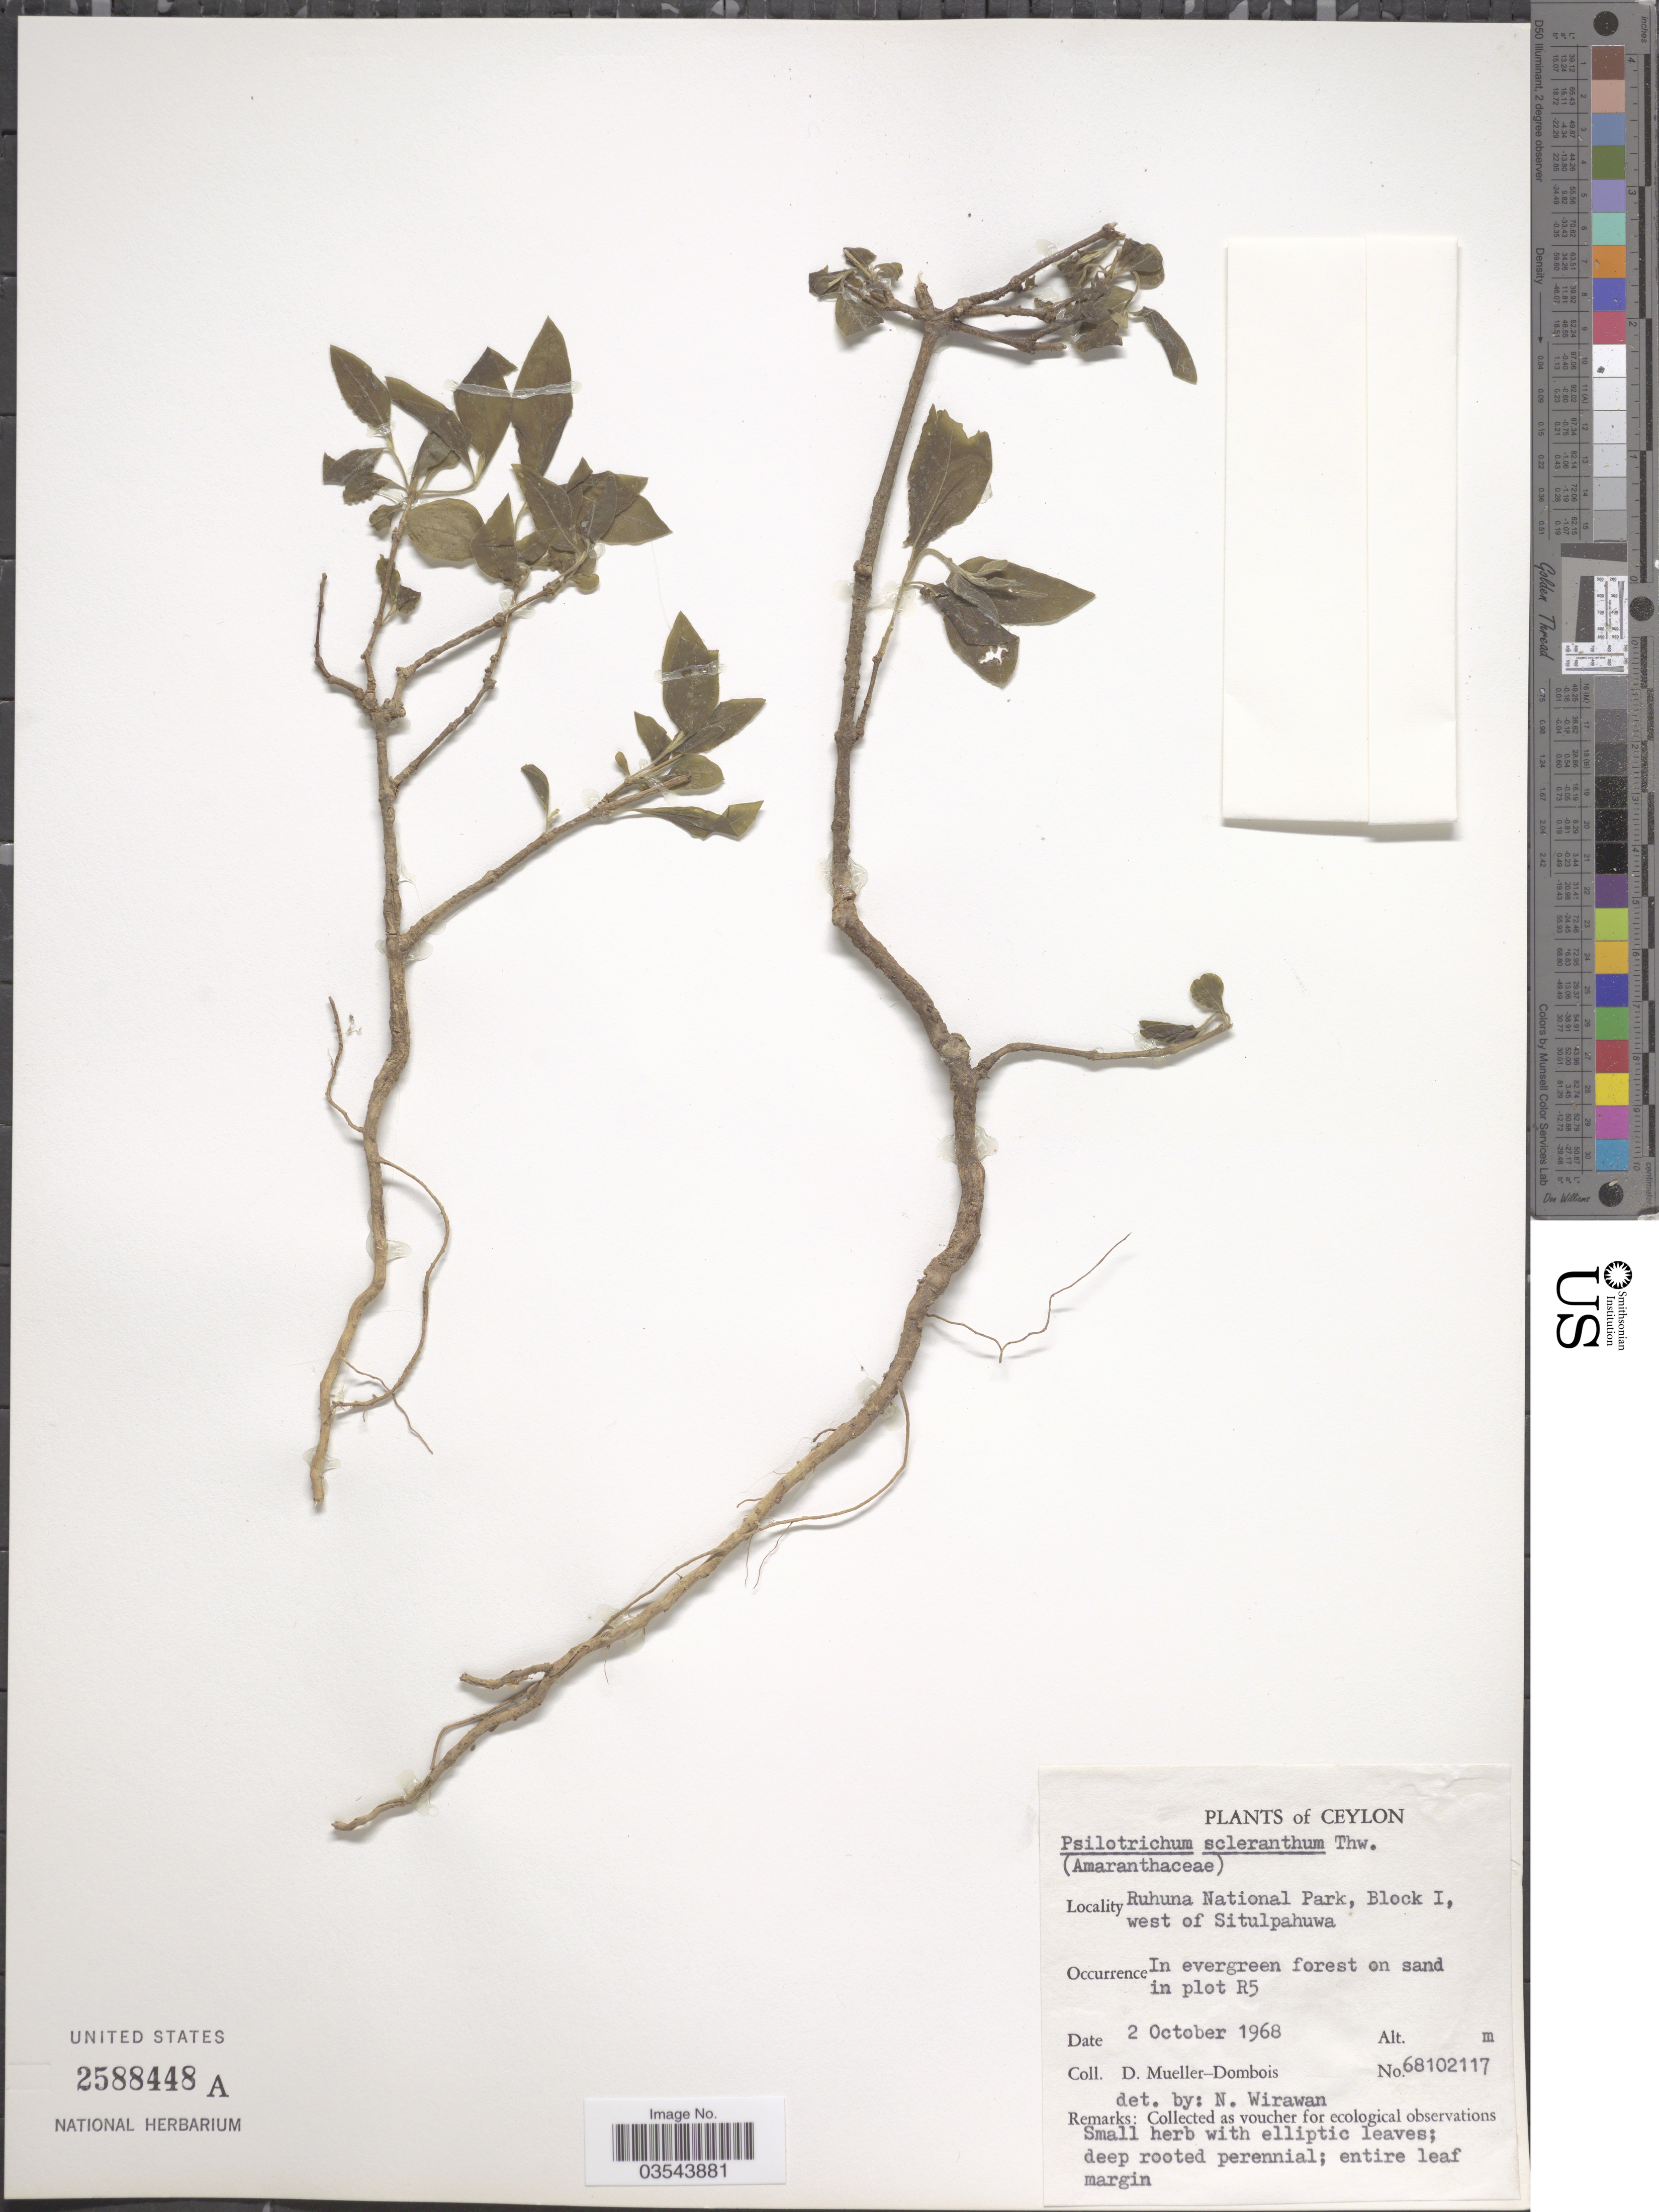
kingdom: Plantae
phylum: Tracheophyta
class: Magnoliopsida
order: Caryophyllales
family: Amaranthaceae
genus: Psilotrichum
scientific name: Psilotrichum scleranthum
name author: Thwaites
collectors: D. Mueller-Dombois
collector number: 68102117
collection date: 1968-10-02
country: Sri Lanka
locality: Ceylon. Ruhuna National Park, Block I, west of Situlpahuwa. In plot R5.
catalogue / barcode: US 2588448A